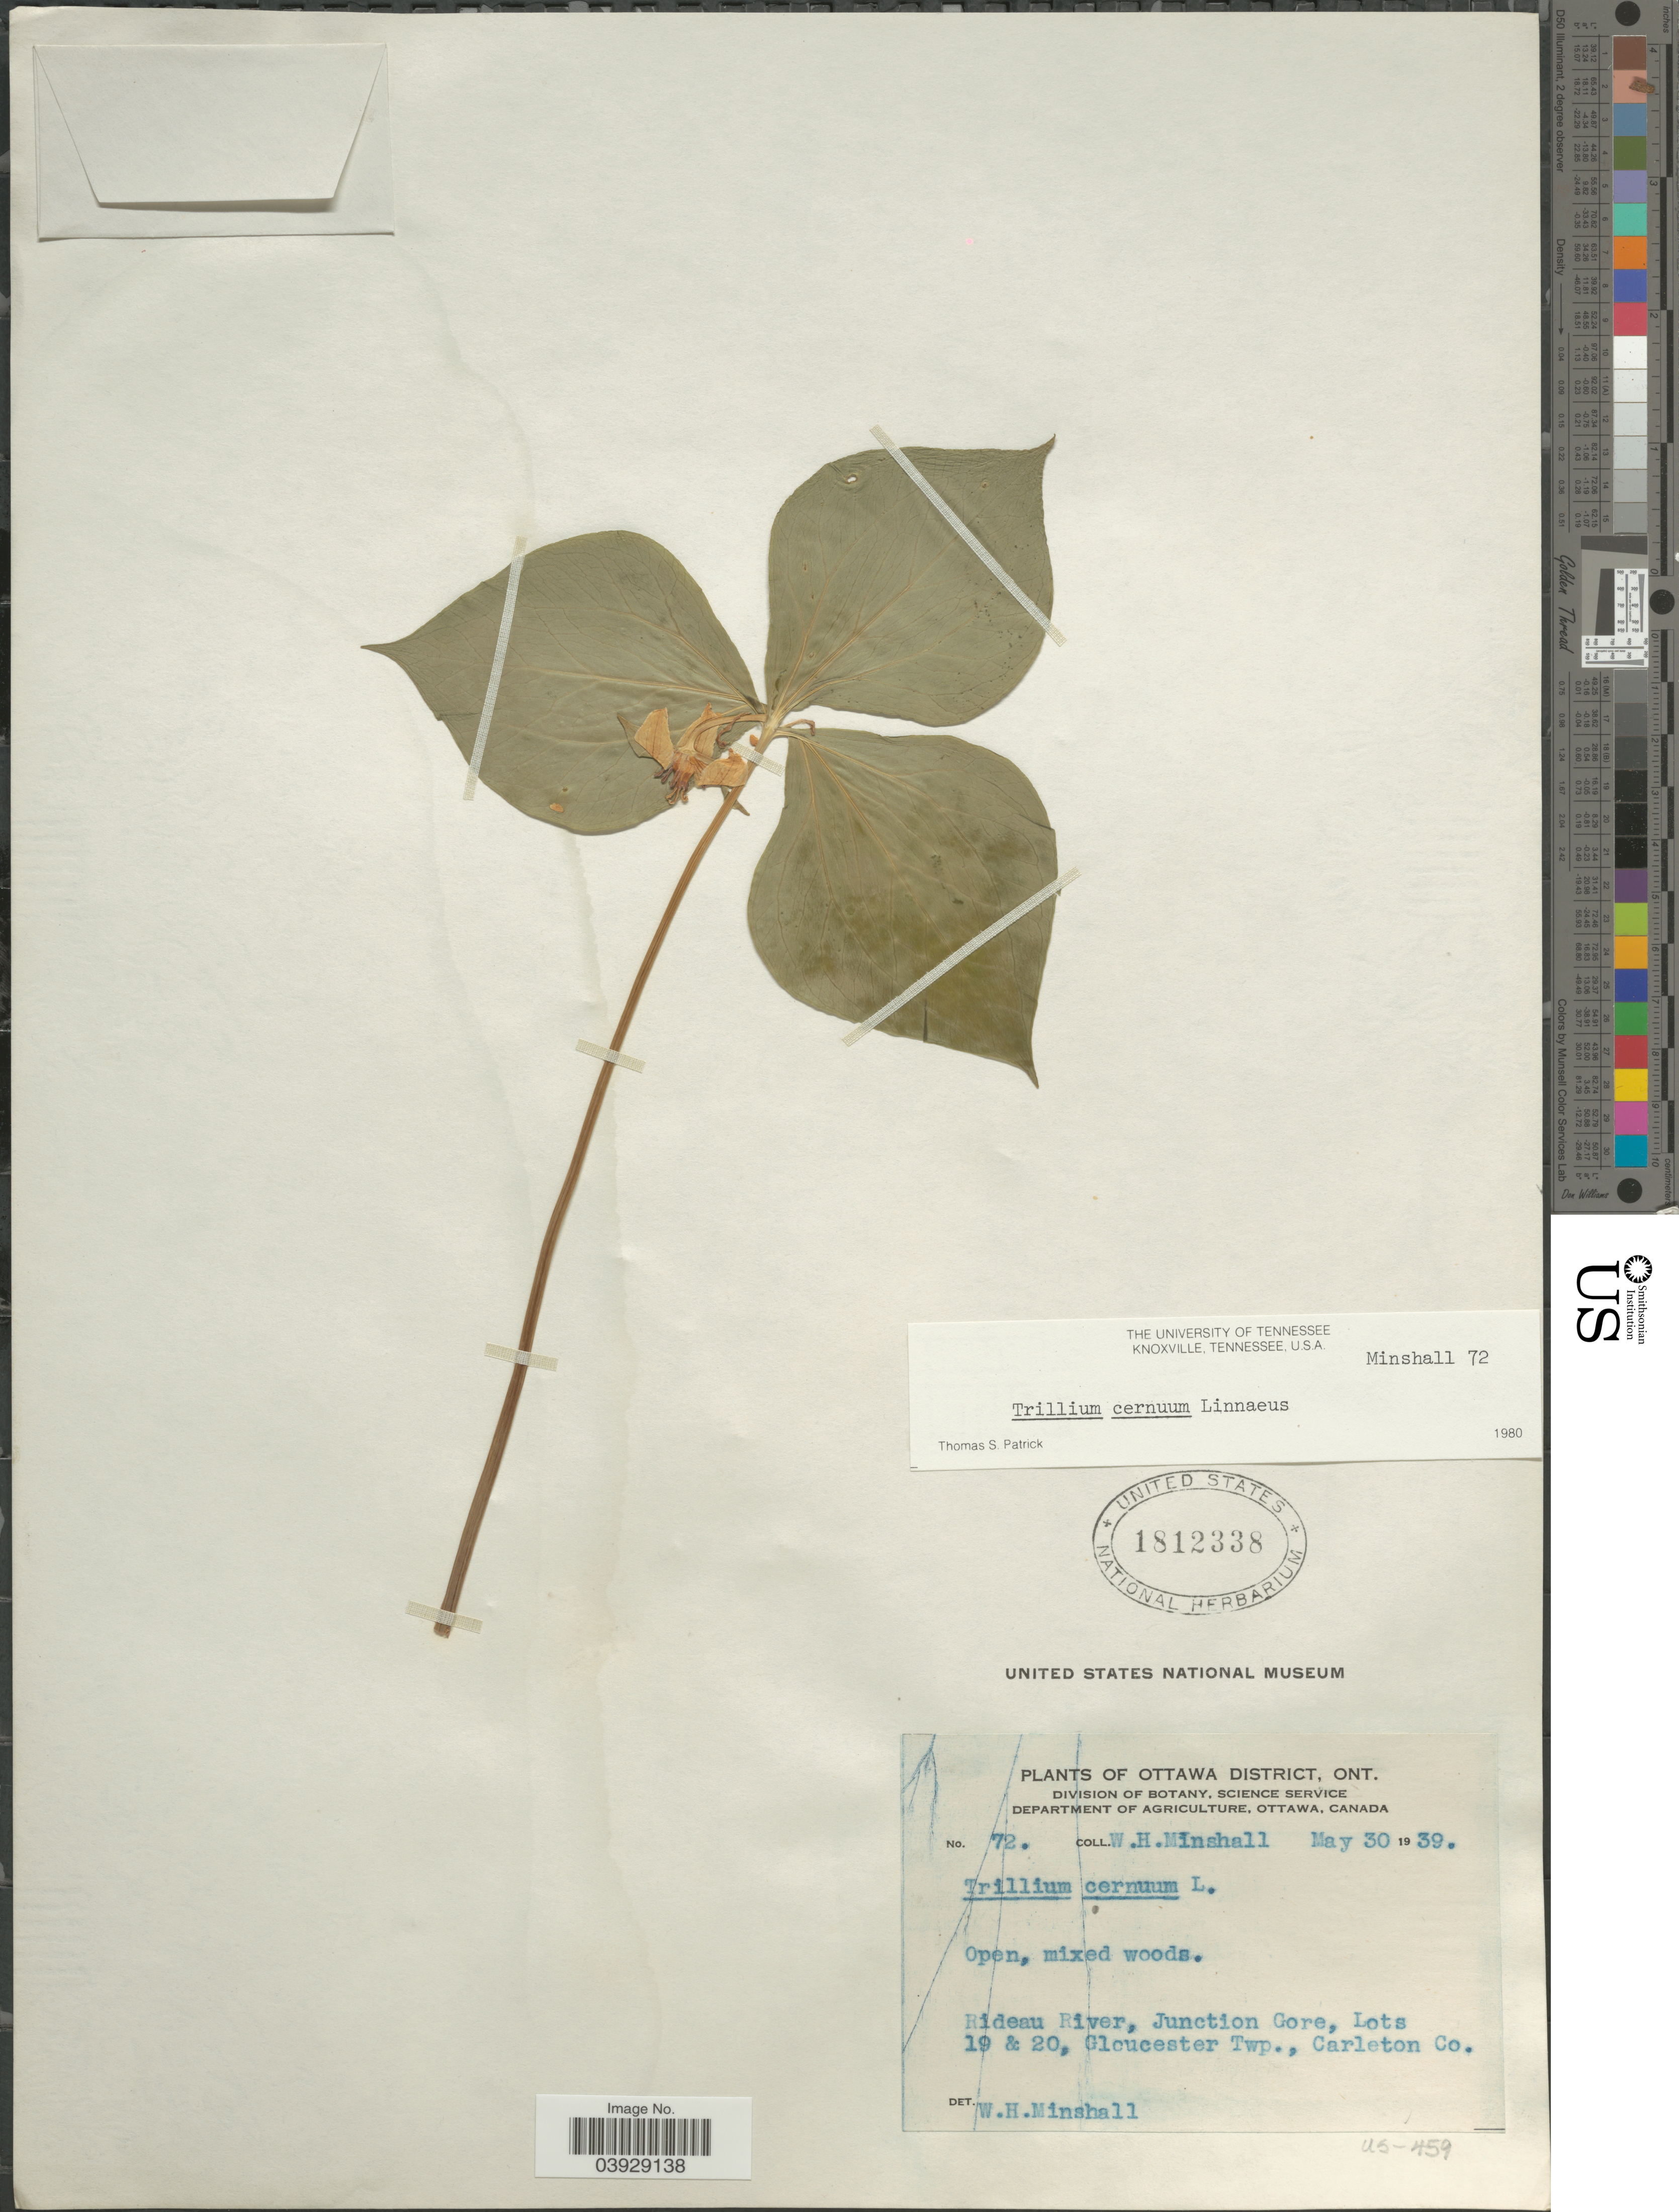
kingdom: Plantae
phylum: Tracheophyta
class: Liliopsida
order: Liliales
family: Melanthiaceae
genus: Trillium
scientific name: Trillium cernuum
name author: L.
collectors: W. Minshall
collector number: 72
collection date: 1939-05-30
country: Canada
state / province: Ontario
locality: Ottawaw District. Rideau River, Junction Gore, Lots 19 & 20, Gloucester Twp., Carleton Co.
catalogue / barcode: US 1812338